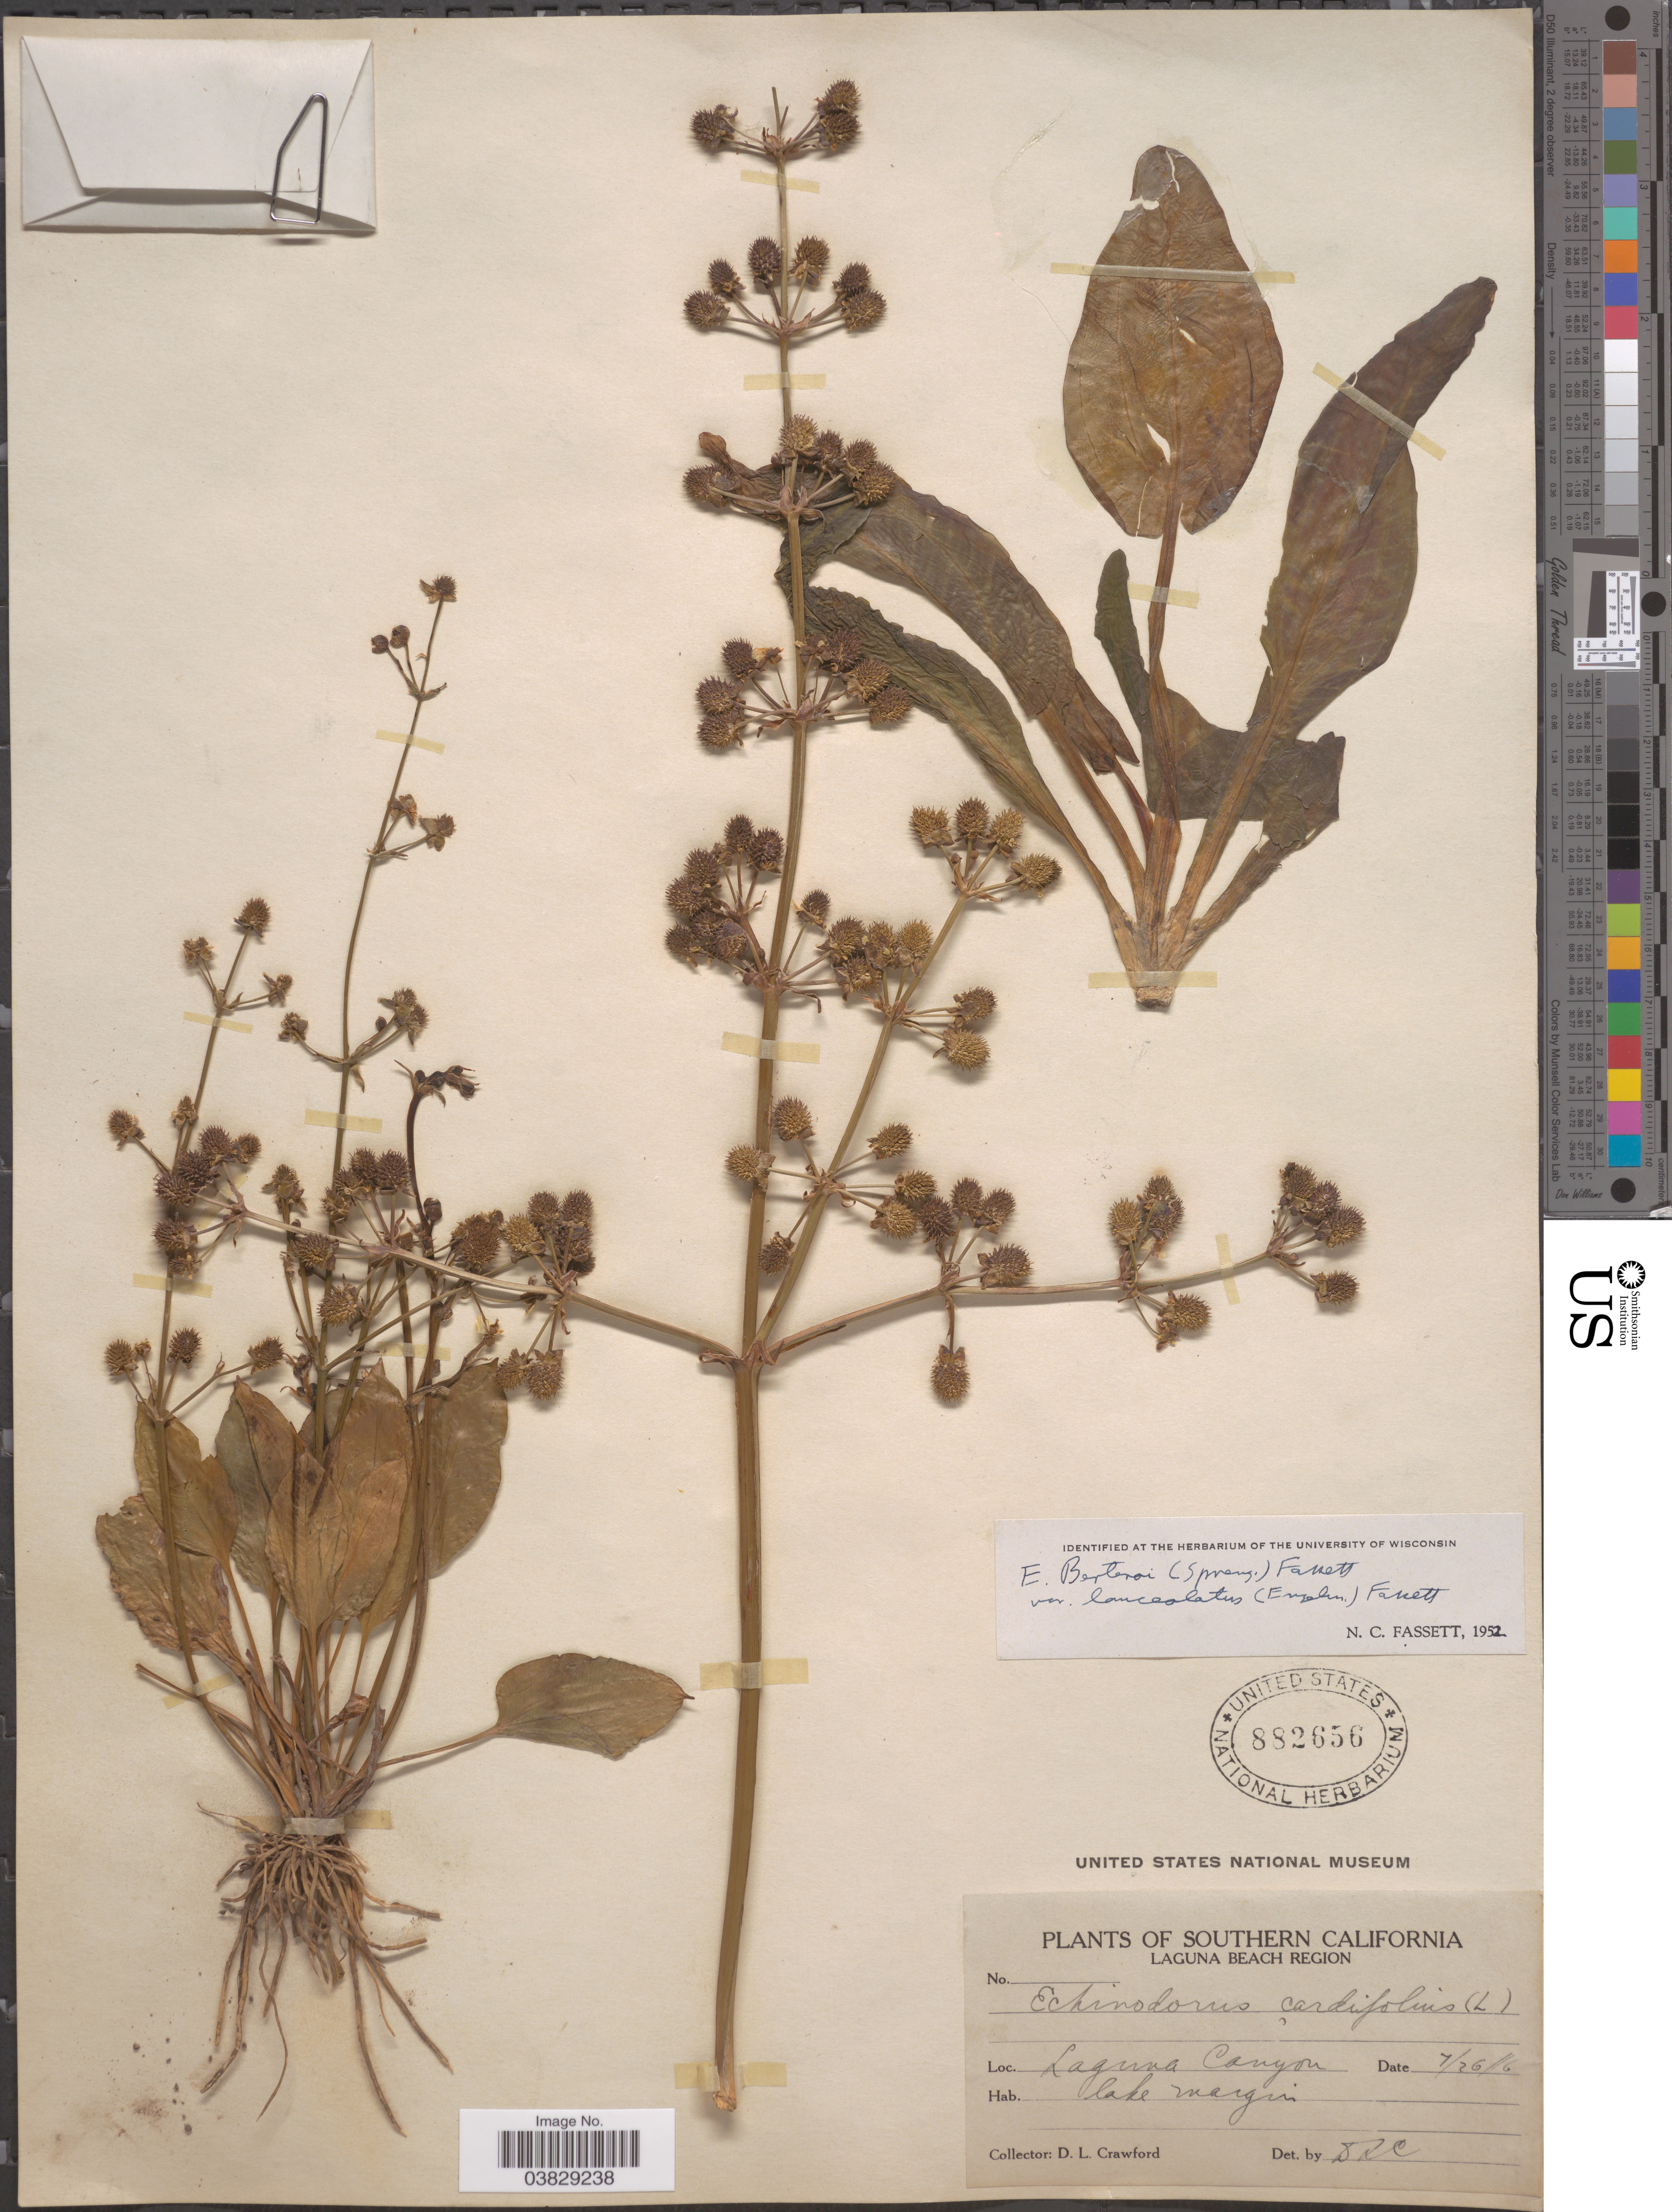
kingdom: Plantae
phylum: Tracheophyta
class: Liliopsida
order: Alismatales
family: Alismataceae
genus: Echinodorus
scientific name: Echinodorus berteroi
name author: (Spreng.) Fassett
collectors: D. L. Crawford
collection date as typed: Transcribed d/m/y: 26/7/16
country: United States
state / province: California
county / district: Orange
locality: Southern California. Laguna Beach Region. Laguna Canyon.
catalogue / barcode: US 882656